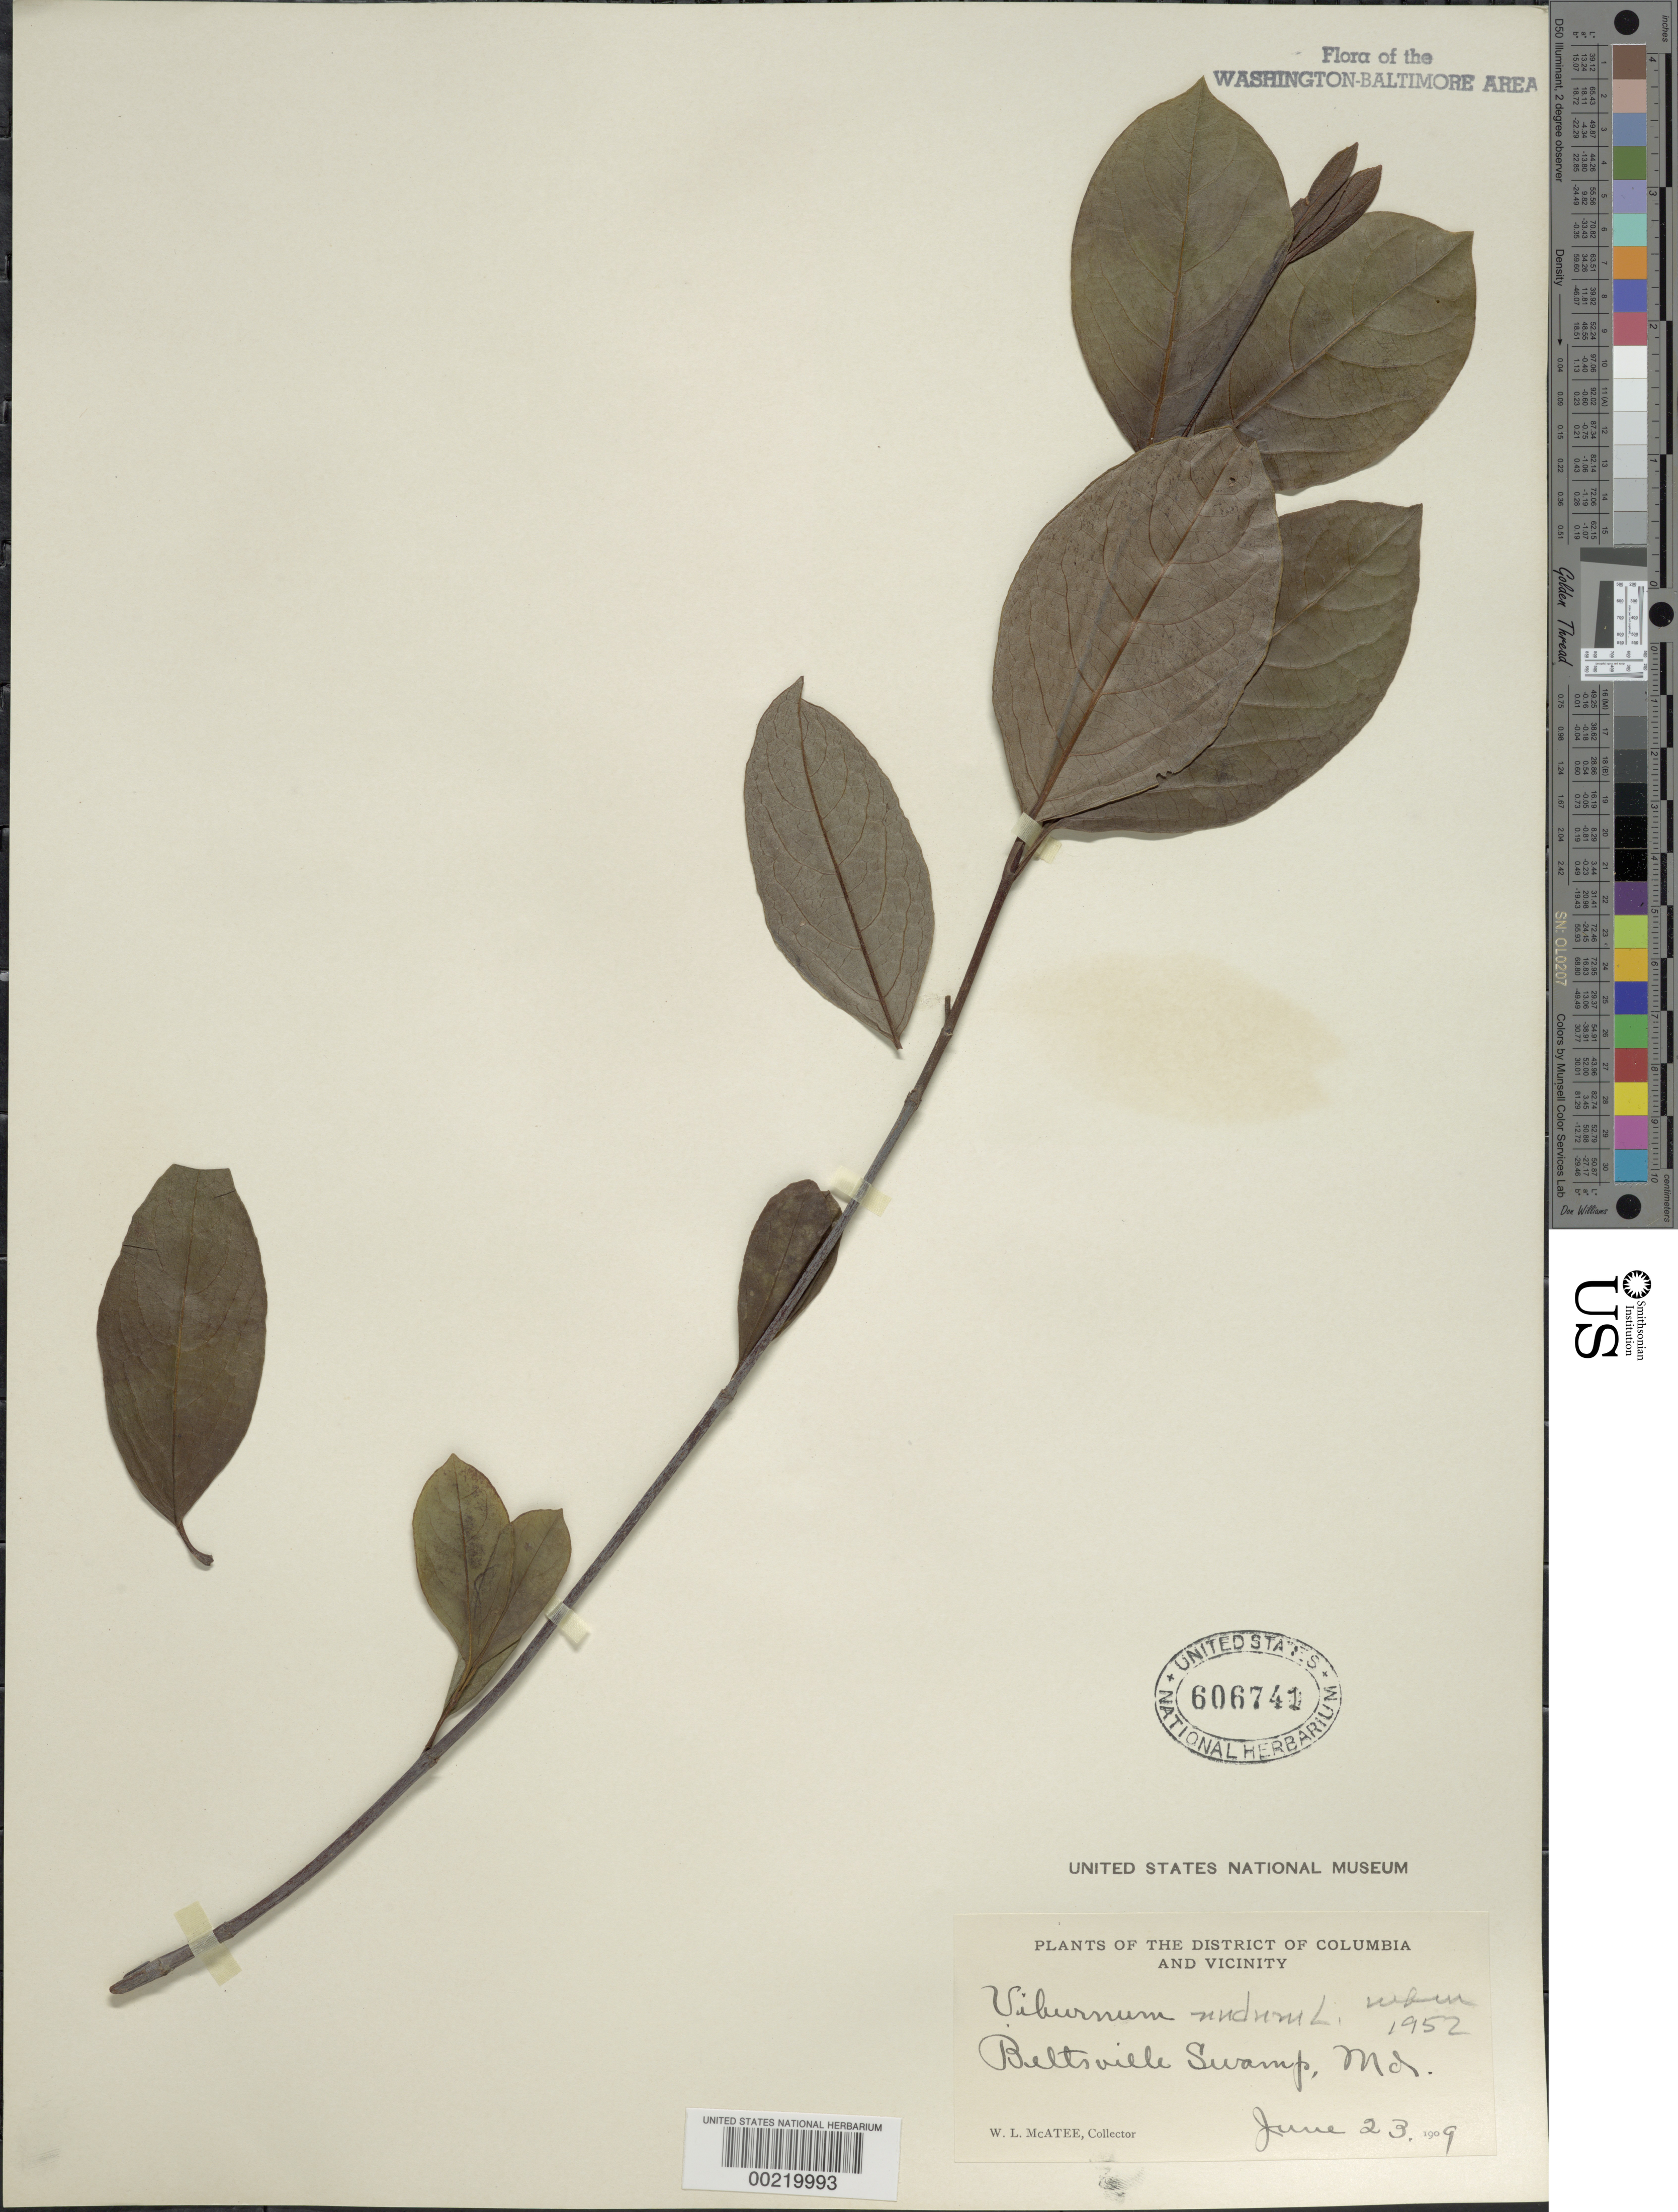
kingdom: Plantae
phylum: Tracheophyta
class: Magnoliopsida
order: Dipsacales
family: Viburnaceae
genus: Viburnum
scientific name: Viburnum nudum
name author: L.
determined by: McAtee, W. L.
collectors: W. McAtee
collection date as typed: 23 Jun 1909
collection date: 1909-06-23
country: United States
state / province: Maryland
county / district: Prince George's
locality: Beltsville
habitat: Swamp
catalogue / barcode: US 606741